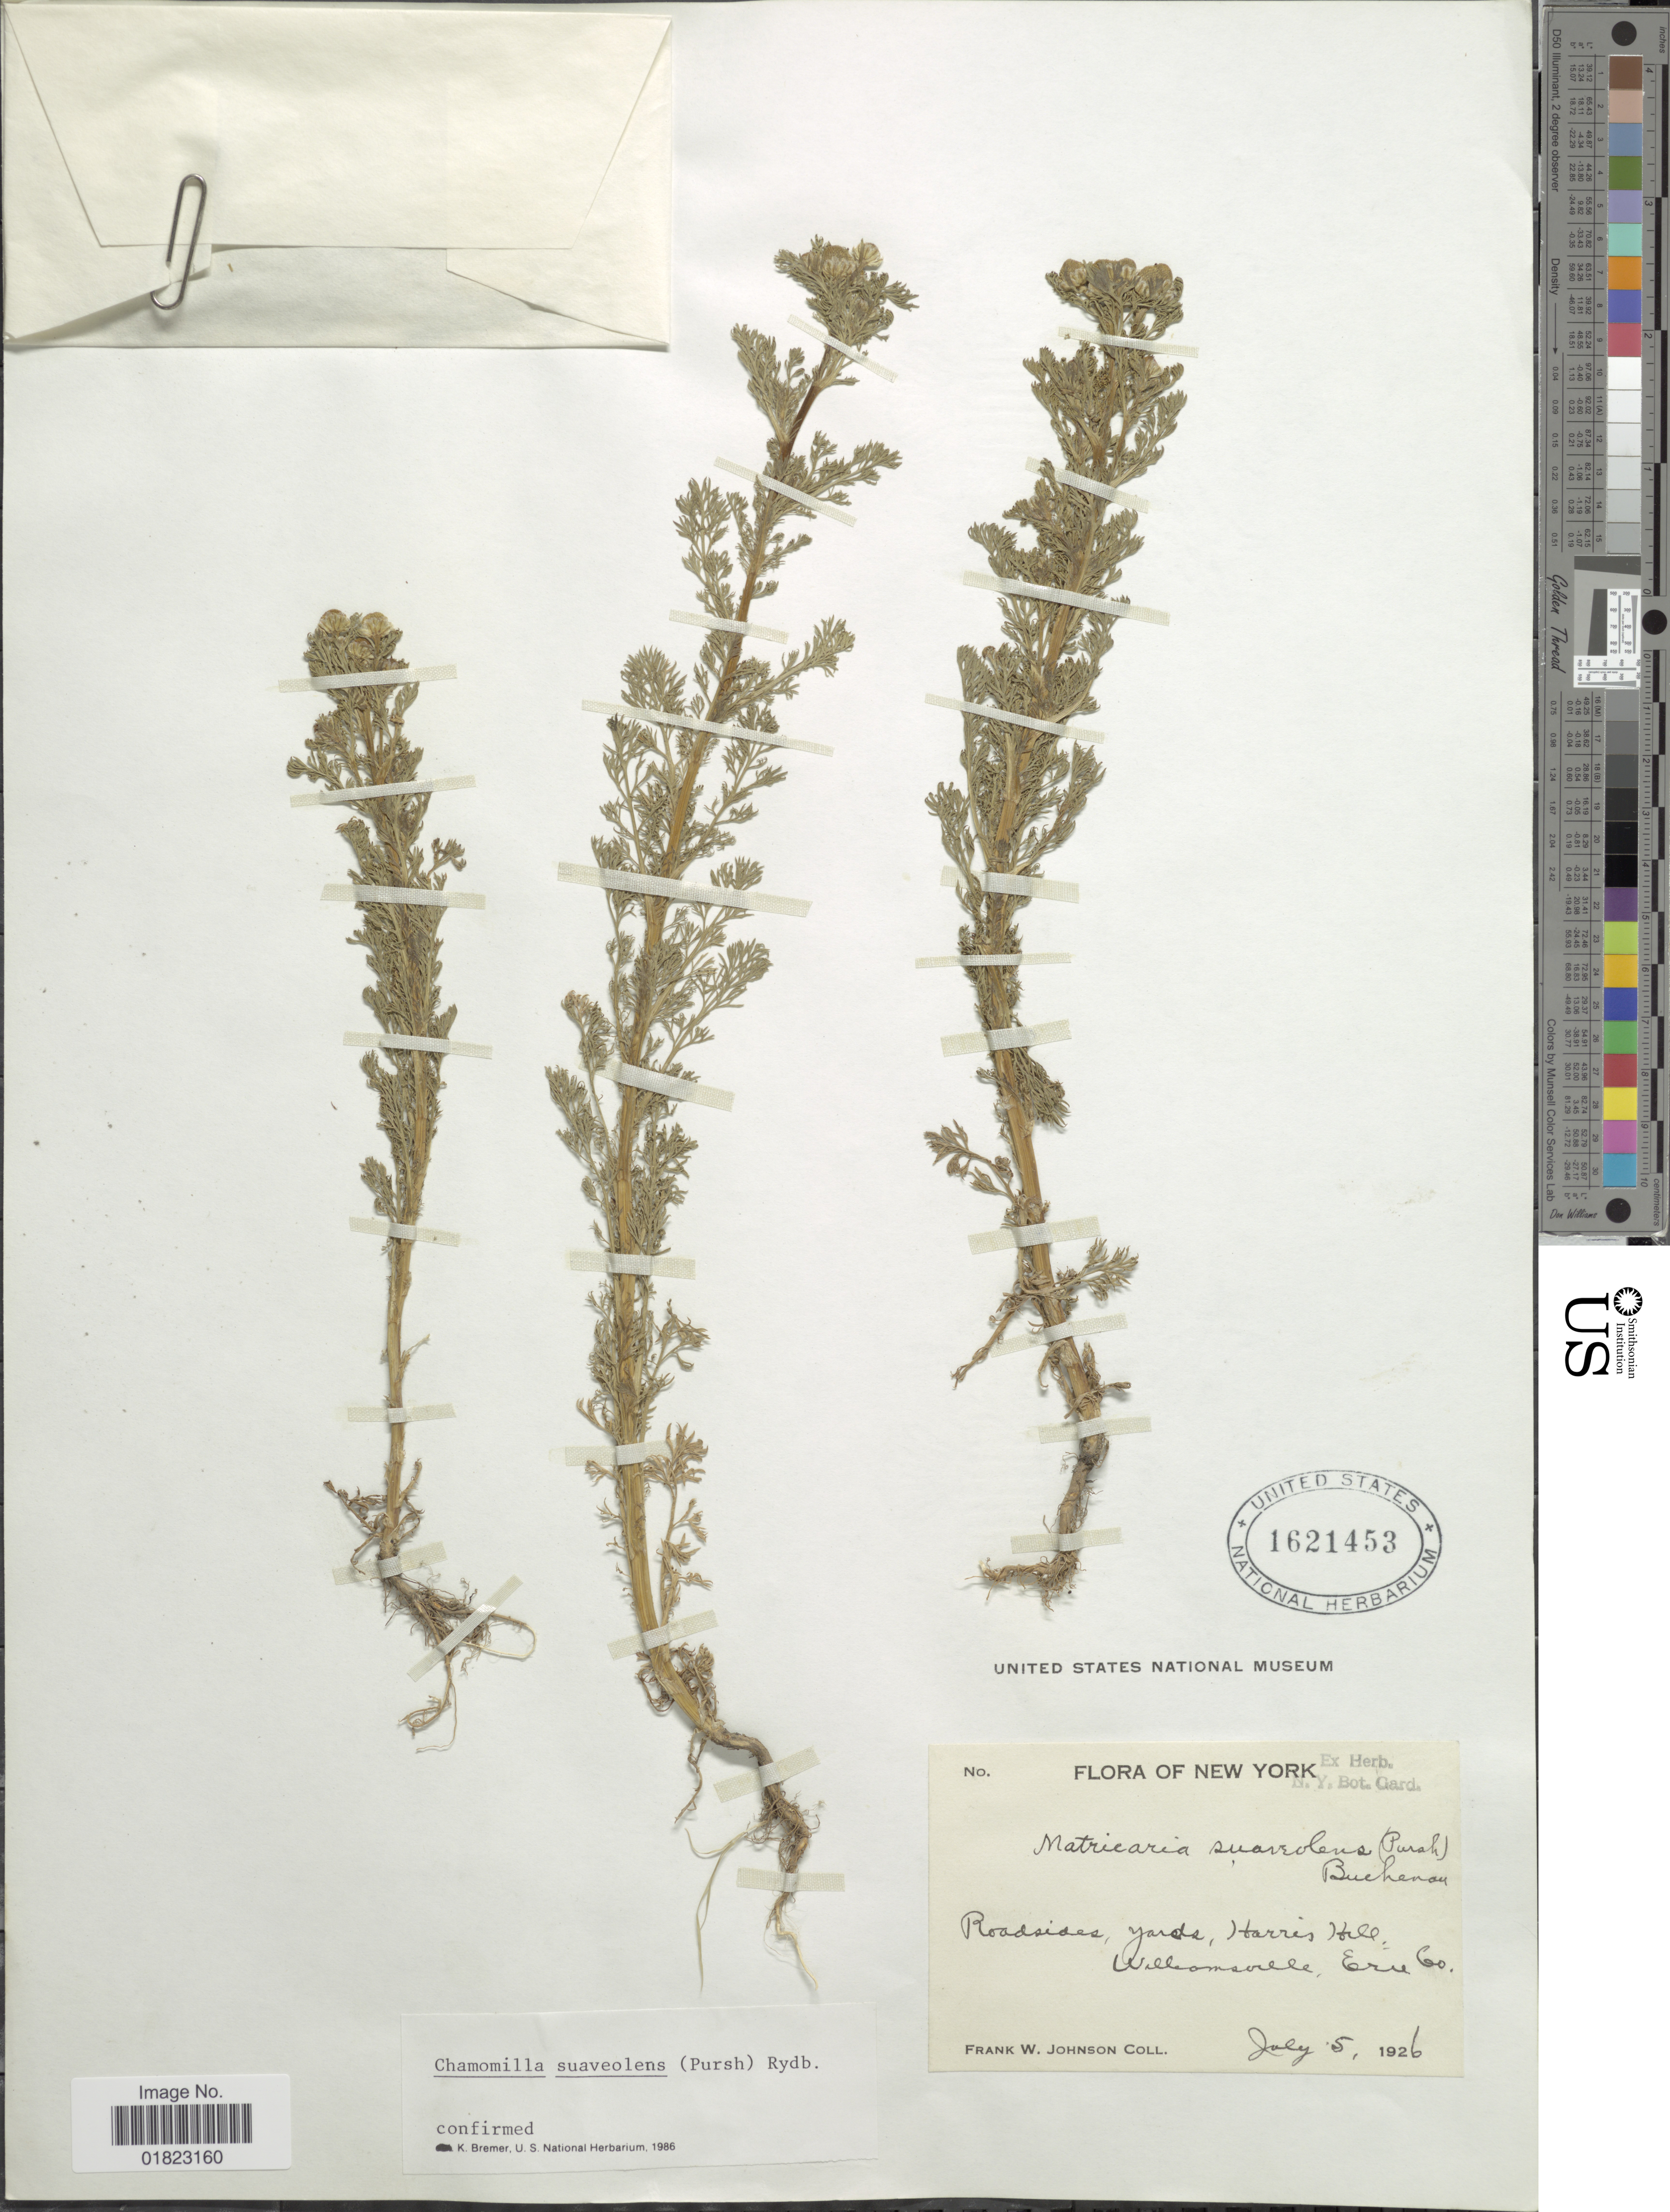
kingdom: Plantae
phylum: Tracheophyta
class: Magnoliopsida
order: Asterales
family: Asteraceae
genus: Matricaria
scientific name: Matricaria matricarioides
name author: (Less.) Porter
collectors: F. W. Johnson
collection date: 1926-07-05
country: United States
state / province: New York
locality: New York. Roadsides , yards, Harris Hill. Williamsville, Erie Co.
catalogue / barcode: US 1621453